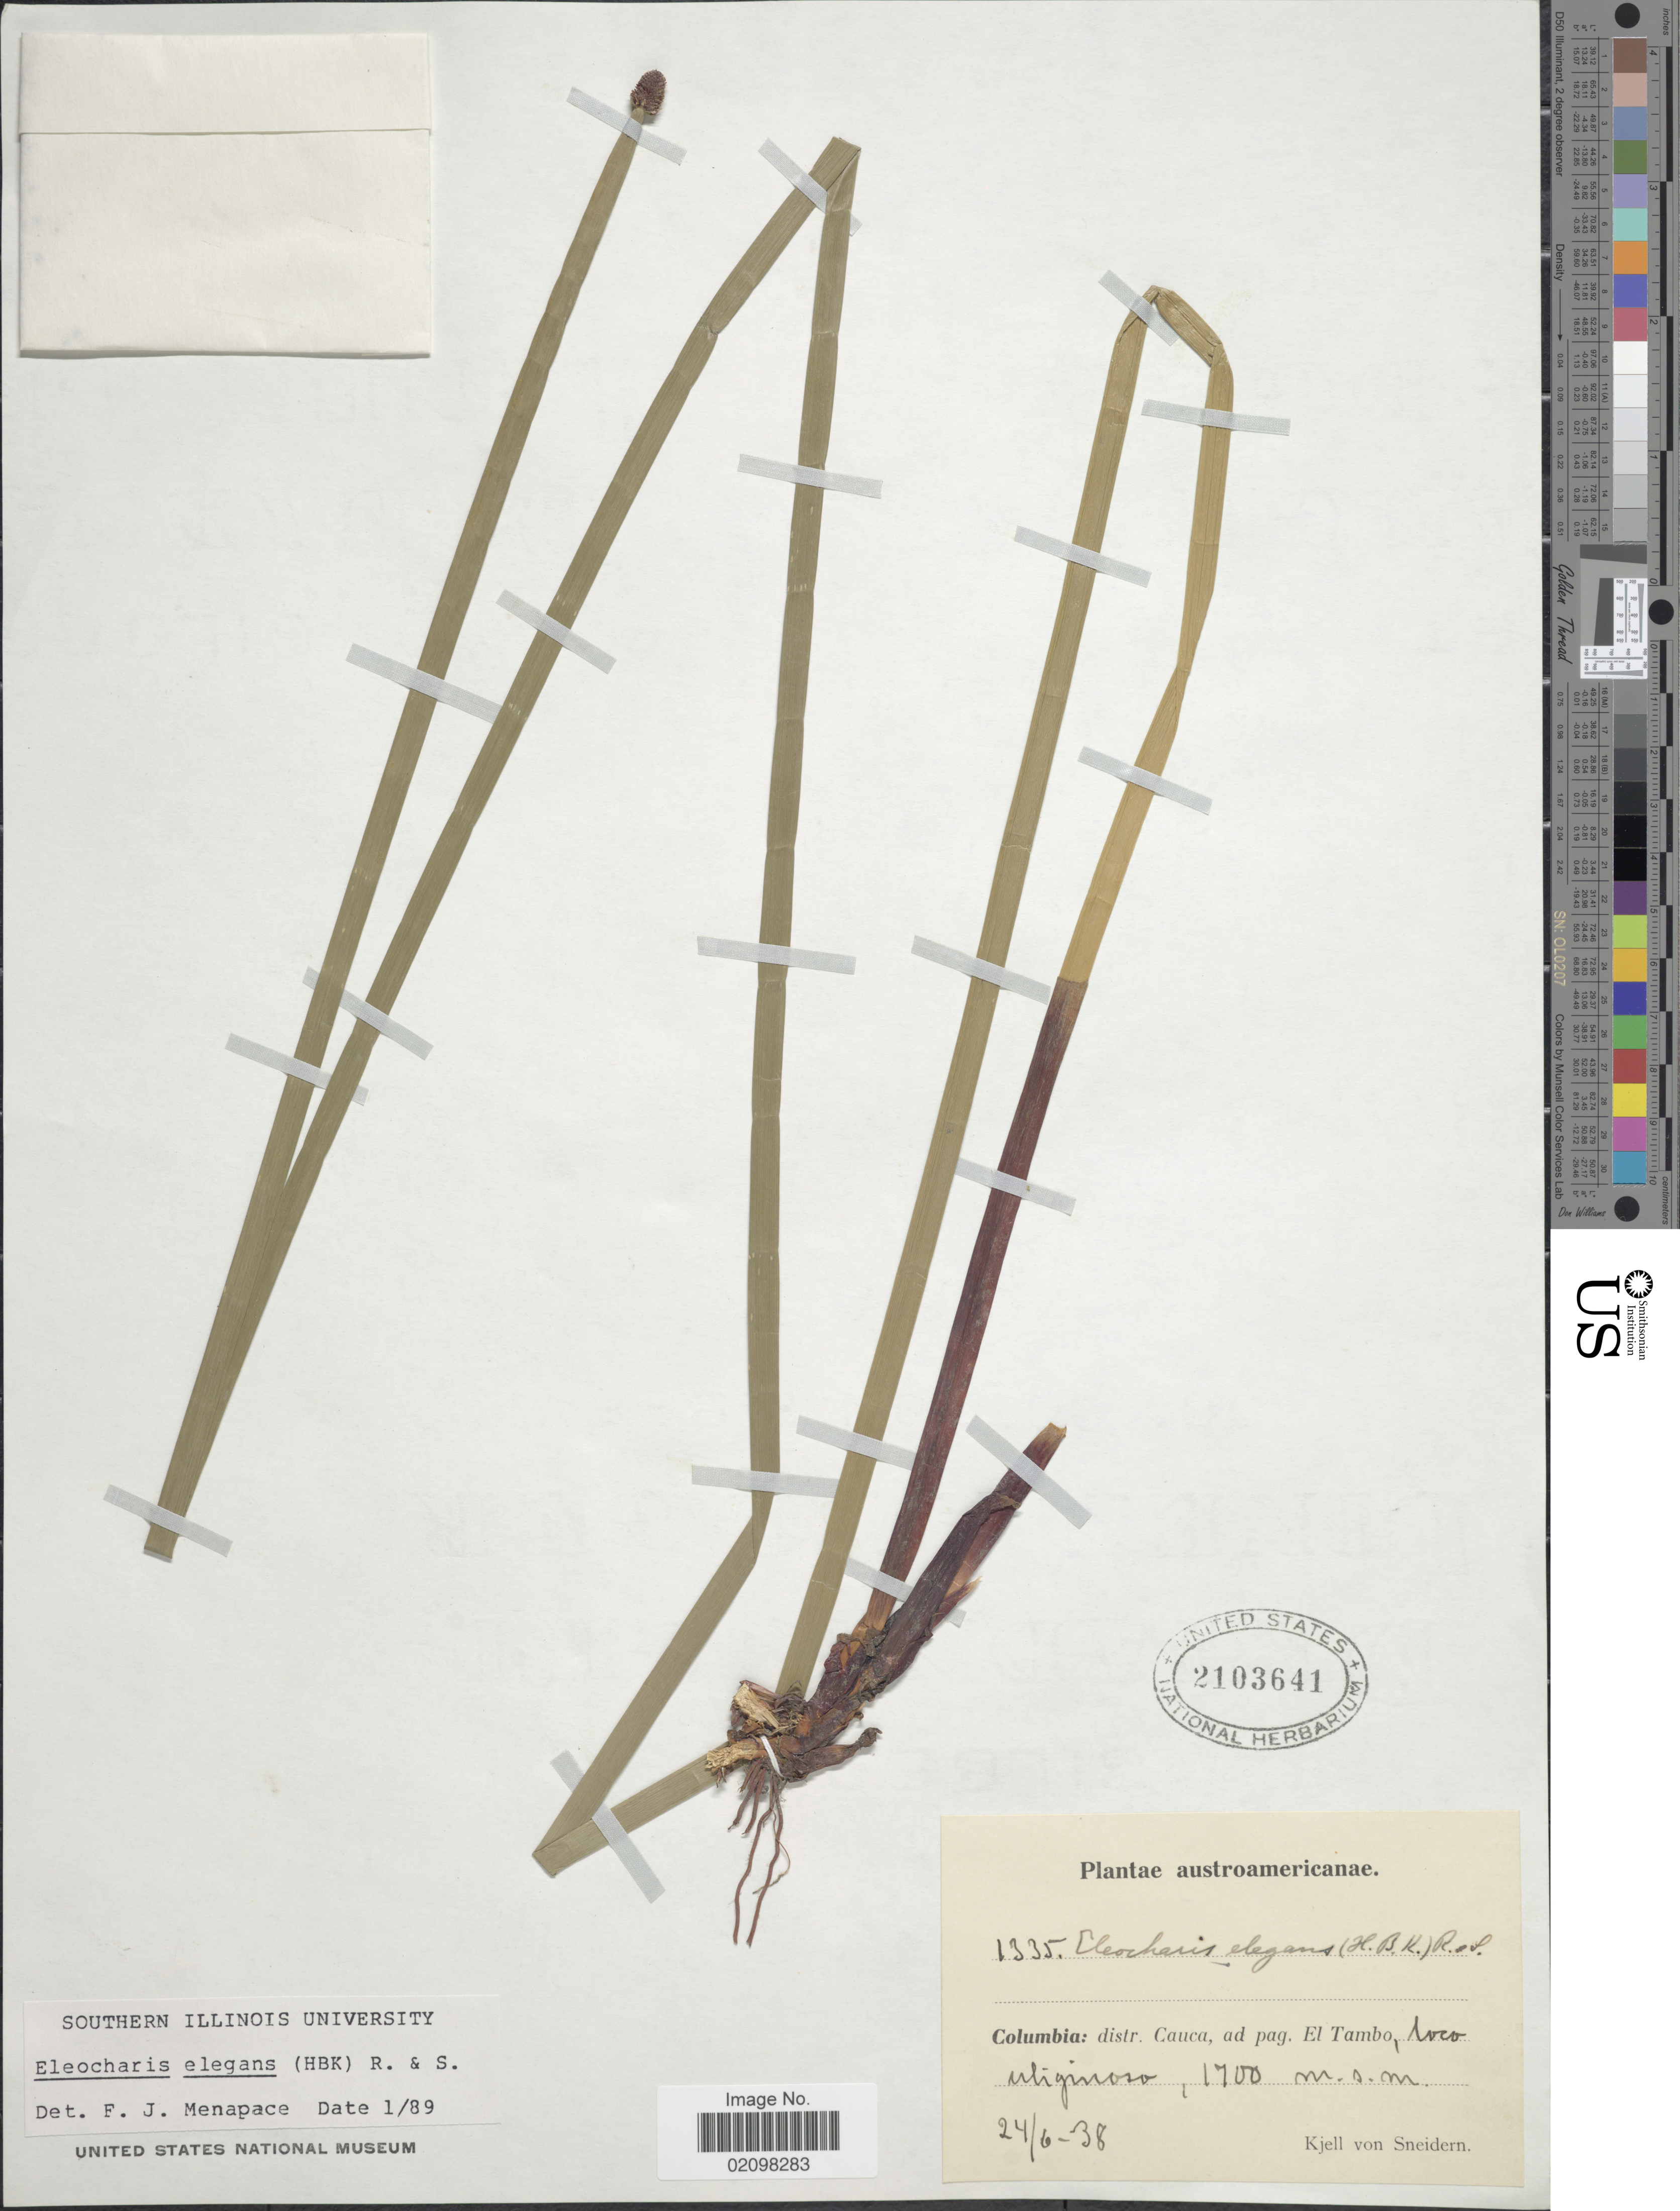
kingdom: Plantae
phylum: Tracheophyta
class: Liliopsida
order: Poales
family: Cyperaceae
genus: Eleocharis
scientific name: Eleocharis elegans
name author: (Kunth) Roem. & Schult.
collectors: K. von Sneidern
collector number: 1335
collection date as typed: Transcribed d/m/y: 24/6/38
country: Colombia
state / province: Cauca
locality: Ad pag. El Tambo. austroamericanae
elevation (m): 1700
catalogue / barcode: US 2103641